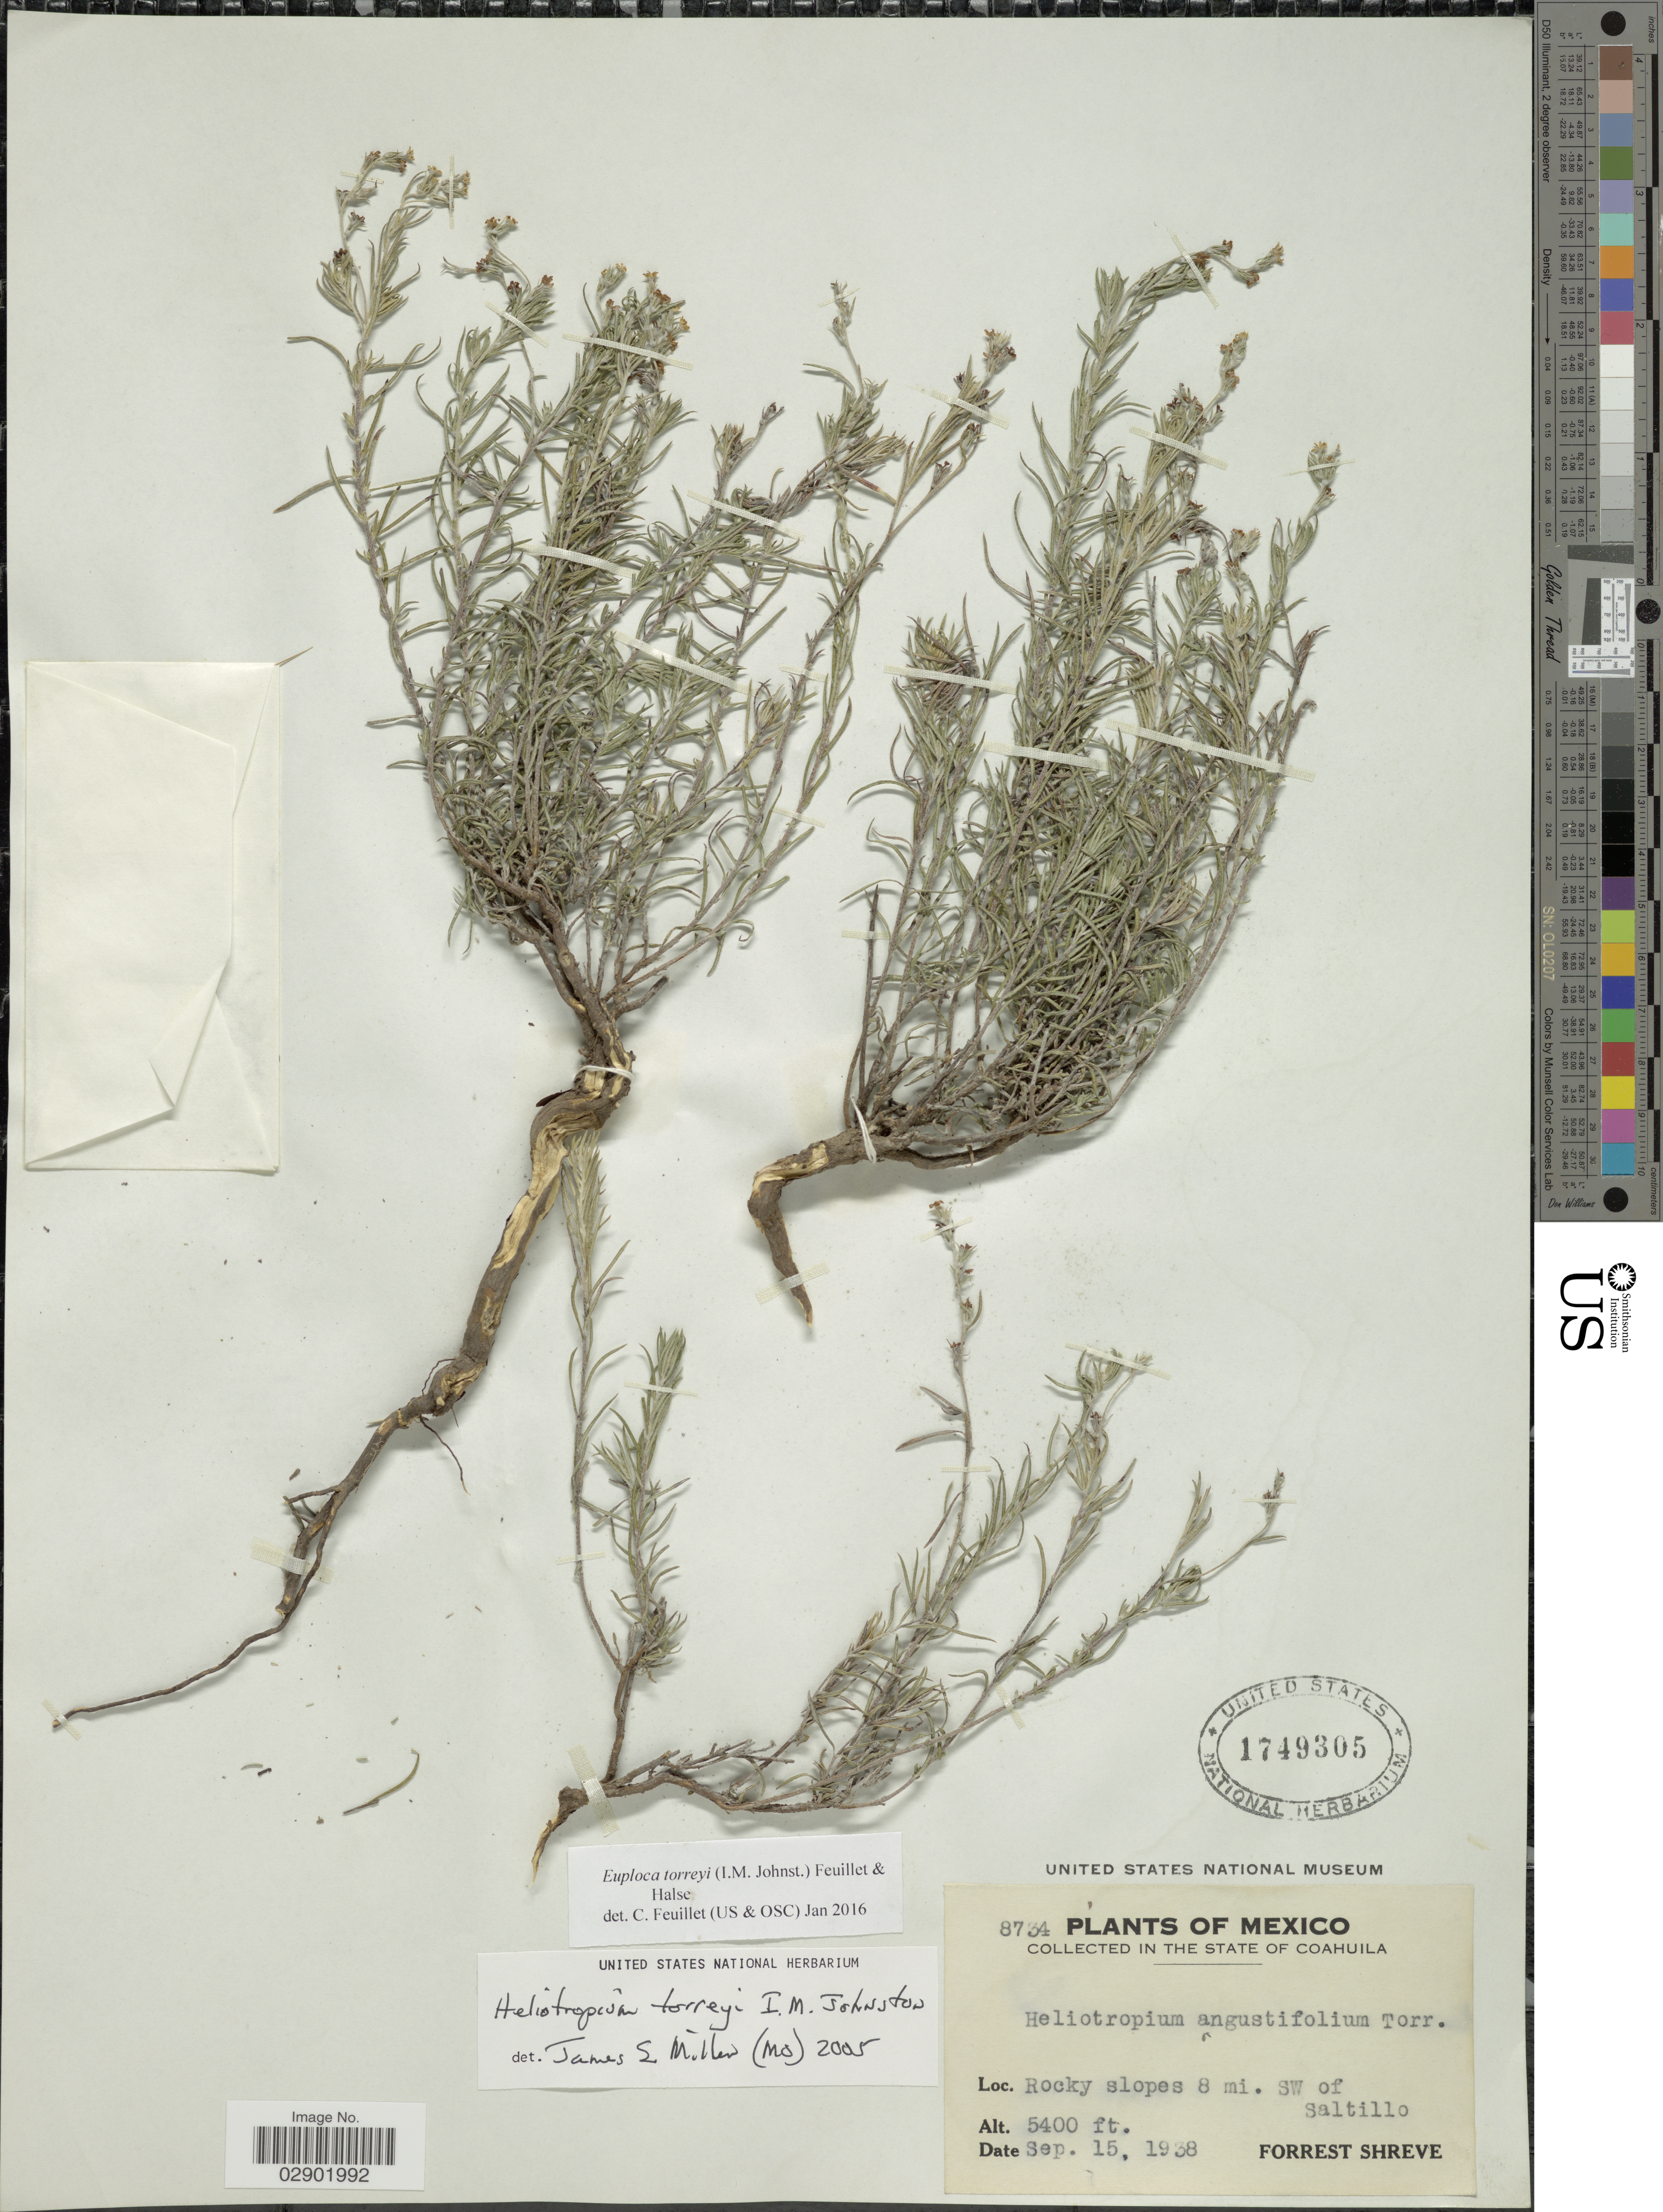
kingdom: Plantae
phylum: Tracheophyta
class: Magnoliopsida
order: Boraginales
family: Heliotropiaceae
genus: Euploca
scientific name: Euploca torreyi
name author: (I.M. Johnst.) Feuillet & Halse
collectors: F. Shreve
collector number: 8734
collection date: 1938-09-15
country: Mexico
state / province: Coahuila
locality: Rocky slopes 8 mi. SW of Saltillo.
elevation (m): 1646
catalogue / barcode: US 1749305